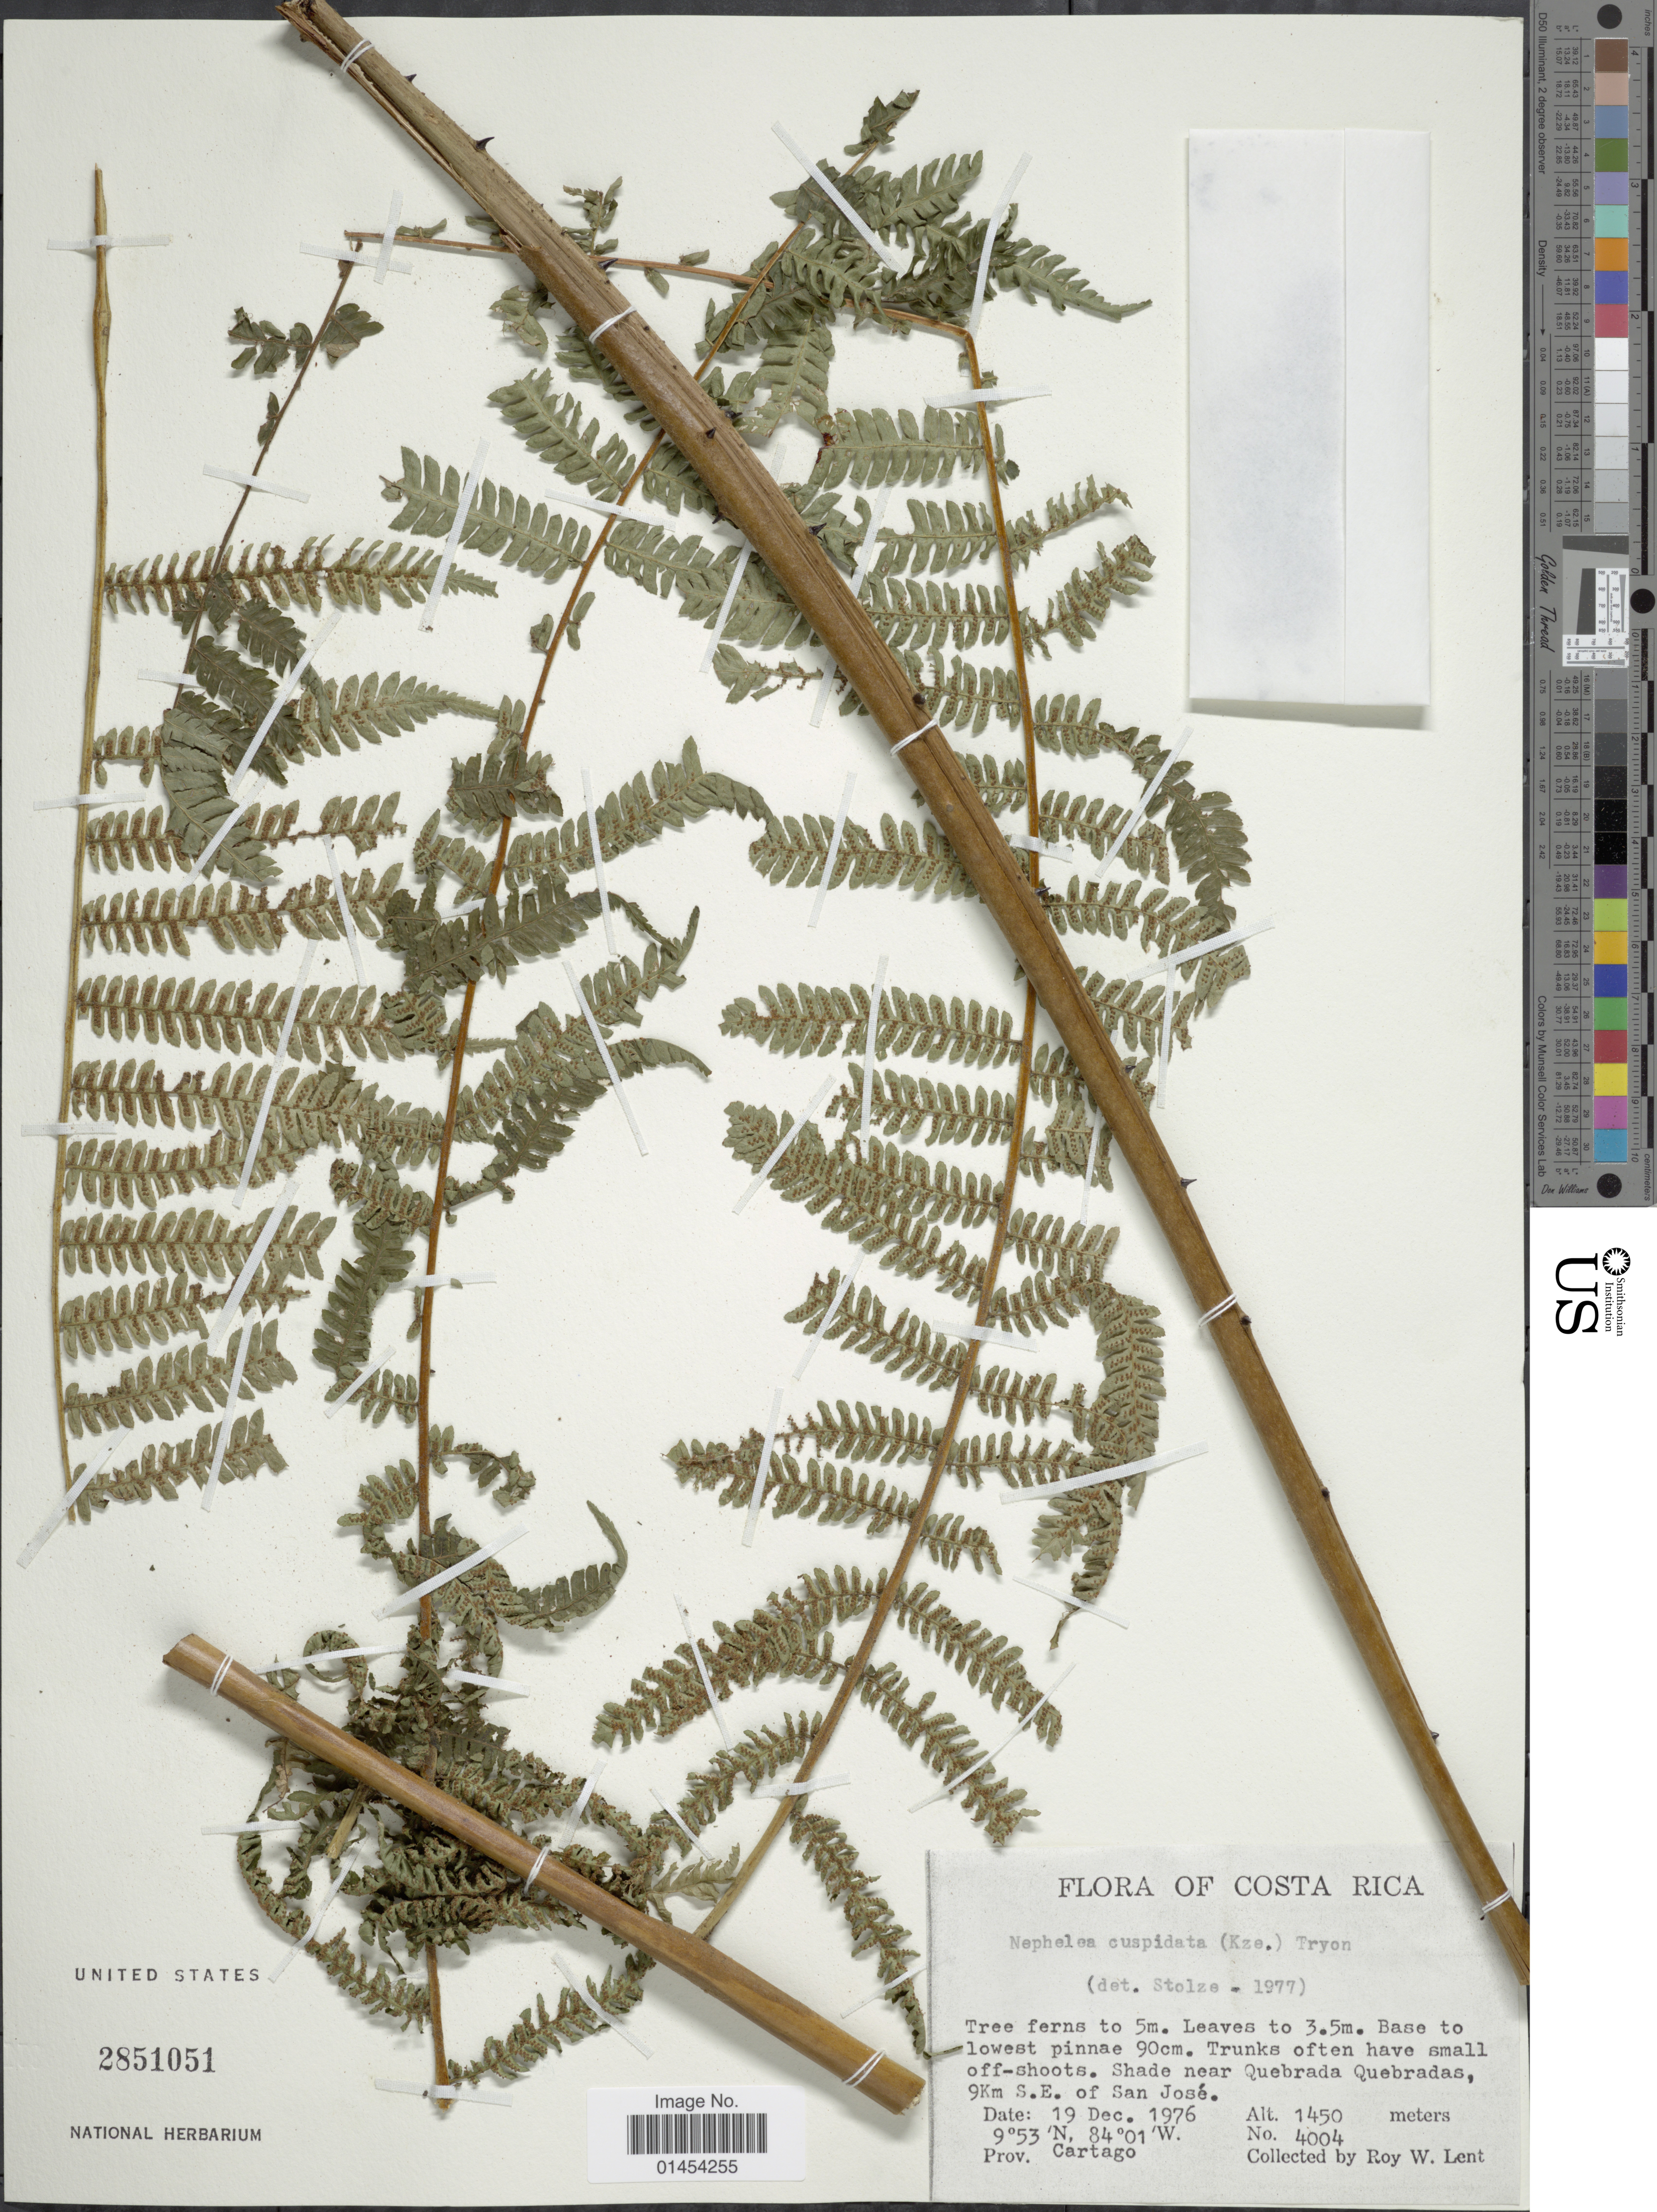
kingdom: Plantae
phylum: Tracheophyta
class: Polypodiopsida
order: Cyatheales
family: Cyatheaceae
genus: Alsophila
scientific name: Alsophila cuspidata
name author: (Kunze) D.S. Conant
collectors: R. W. Lent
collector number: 4004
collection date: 1976-12-19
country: Costa Rica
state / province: Cartago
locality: Shade near Quebrada Quebradas, 9Km S.E. of San José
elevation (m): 1450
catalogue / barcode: US 2851051